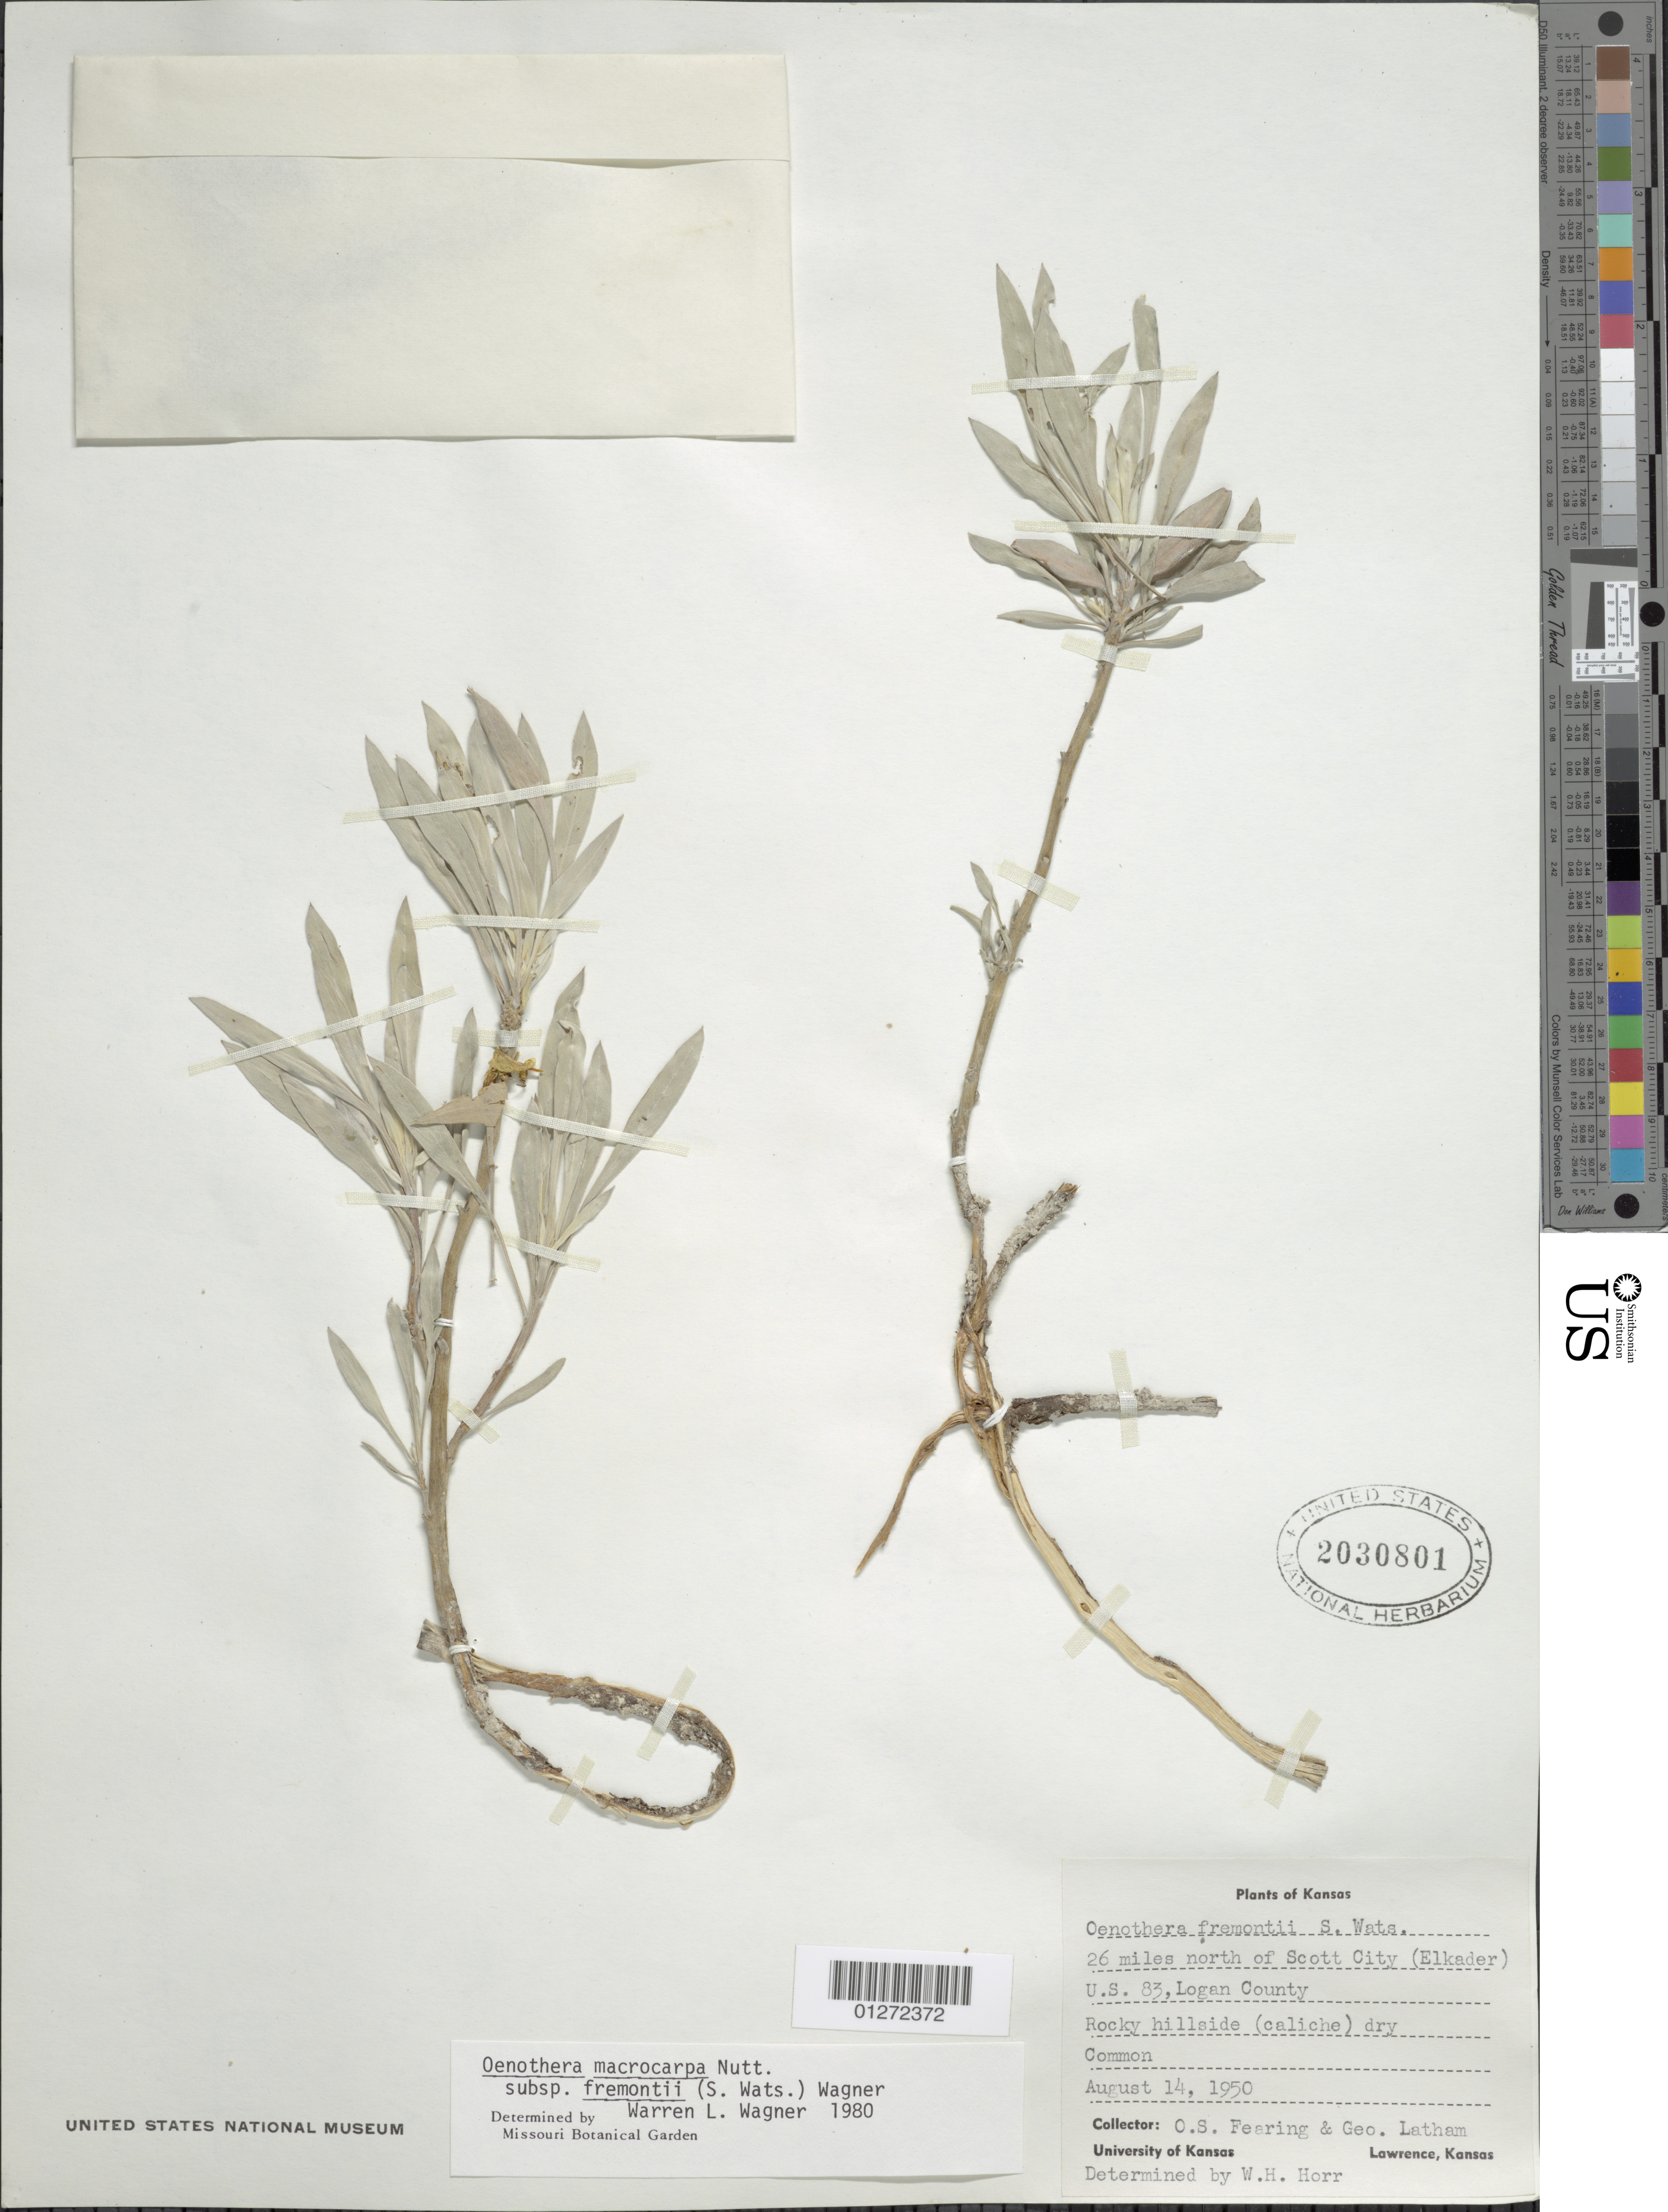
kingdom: Plantae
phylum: Tracheophyta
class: Magnoliopsida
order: Myrtales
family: Onagraceae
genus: Oenothera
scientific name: Oenothera macrocarpa subsp. fremontii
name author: (S. Watson) W.L. Wagner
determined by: Wagner, W. L., (BOT), Smithsonian Institution - National Museum of Natural History (UNITED STATES)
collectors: O. S. Fearing & G. Latham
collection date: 1950-08-14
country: United States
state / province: Kansas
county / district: Logan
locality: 26 Miles N of Scott City ( Elkader) US 83.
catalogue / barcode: US 2030801